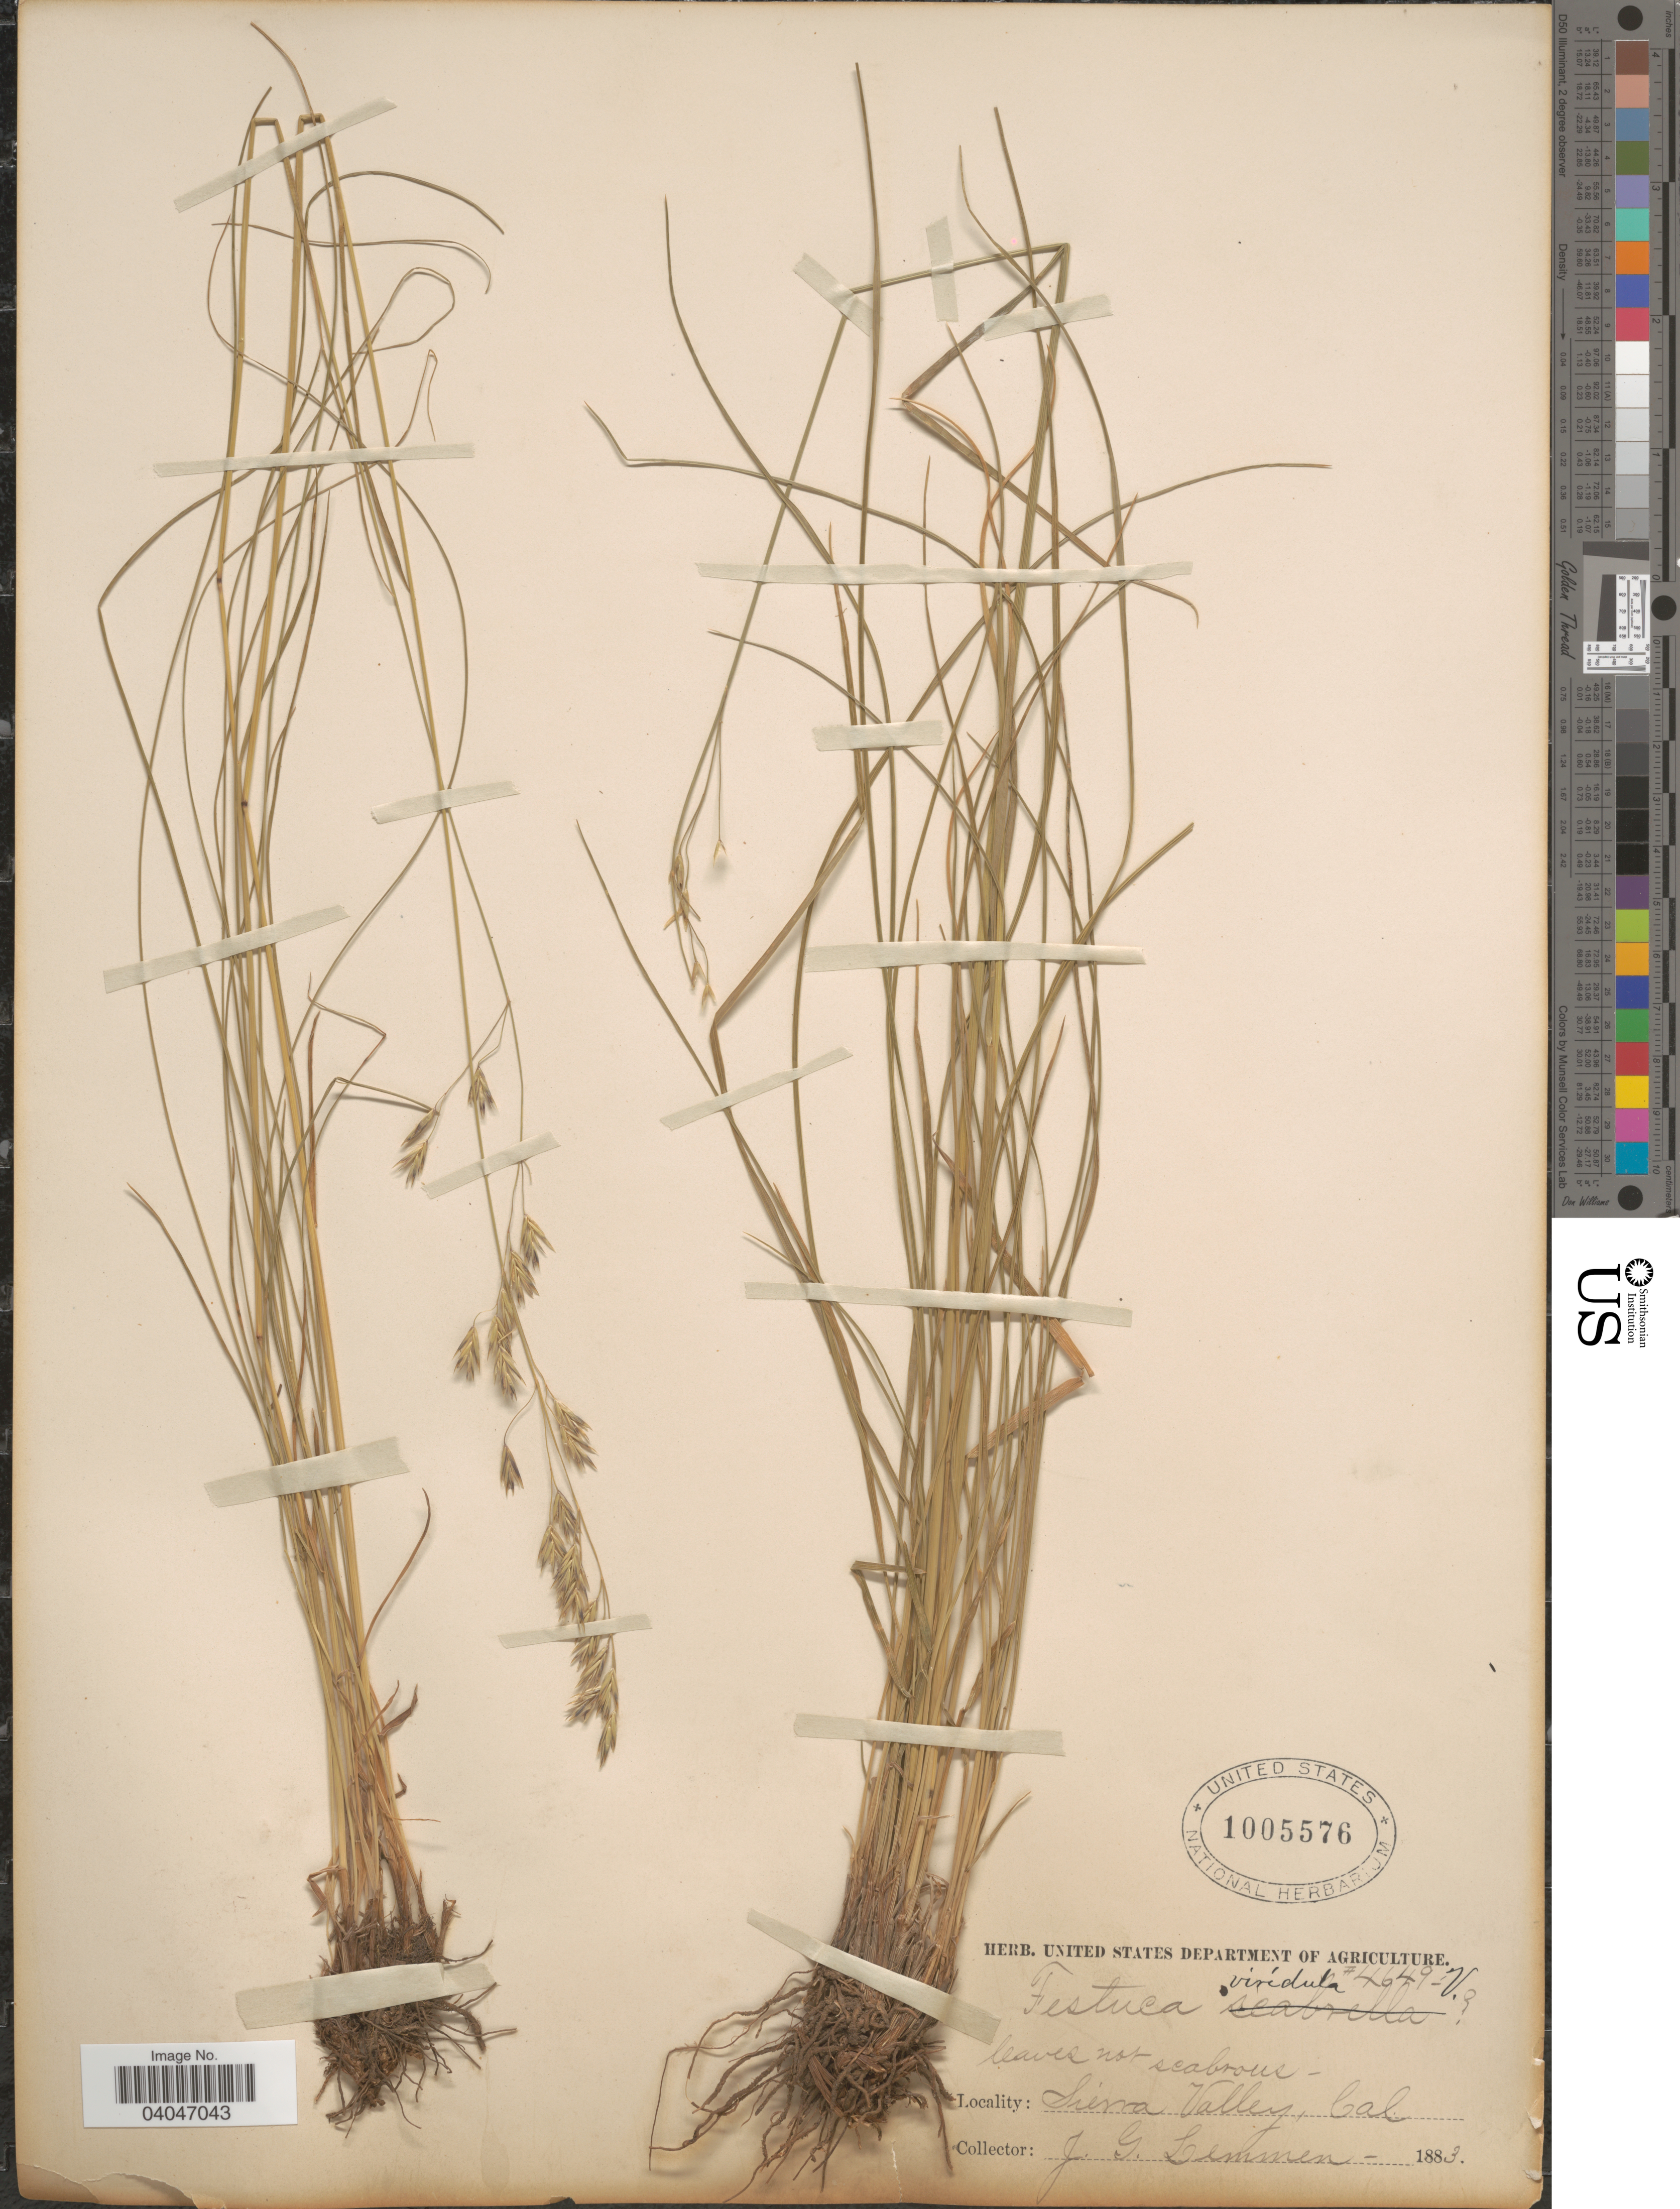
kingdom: Plantae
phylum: Tracheophyta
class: Liliopsida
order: Poales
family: Poaceae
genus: Festuca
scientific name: Festuca viridula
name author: Vasey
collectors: J. Lemmon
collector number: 4649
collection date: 1883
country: United States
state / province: California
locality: Sierra Valley.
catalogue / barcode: US 1005576